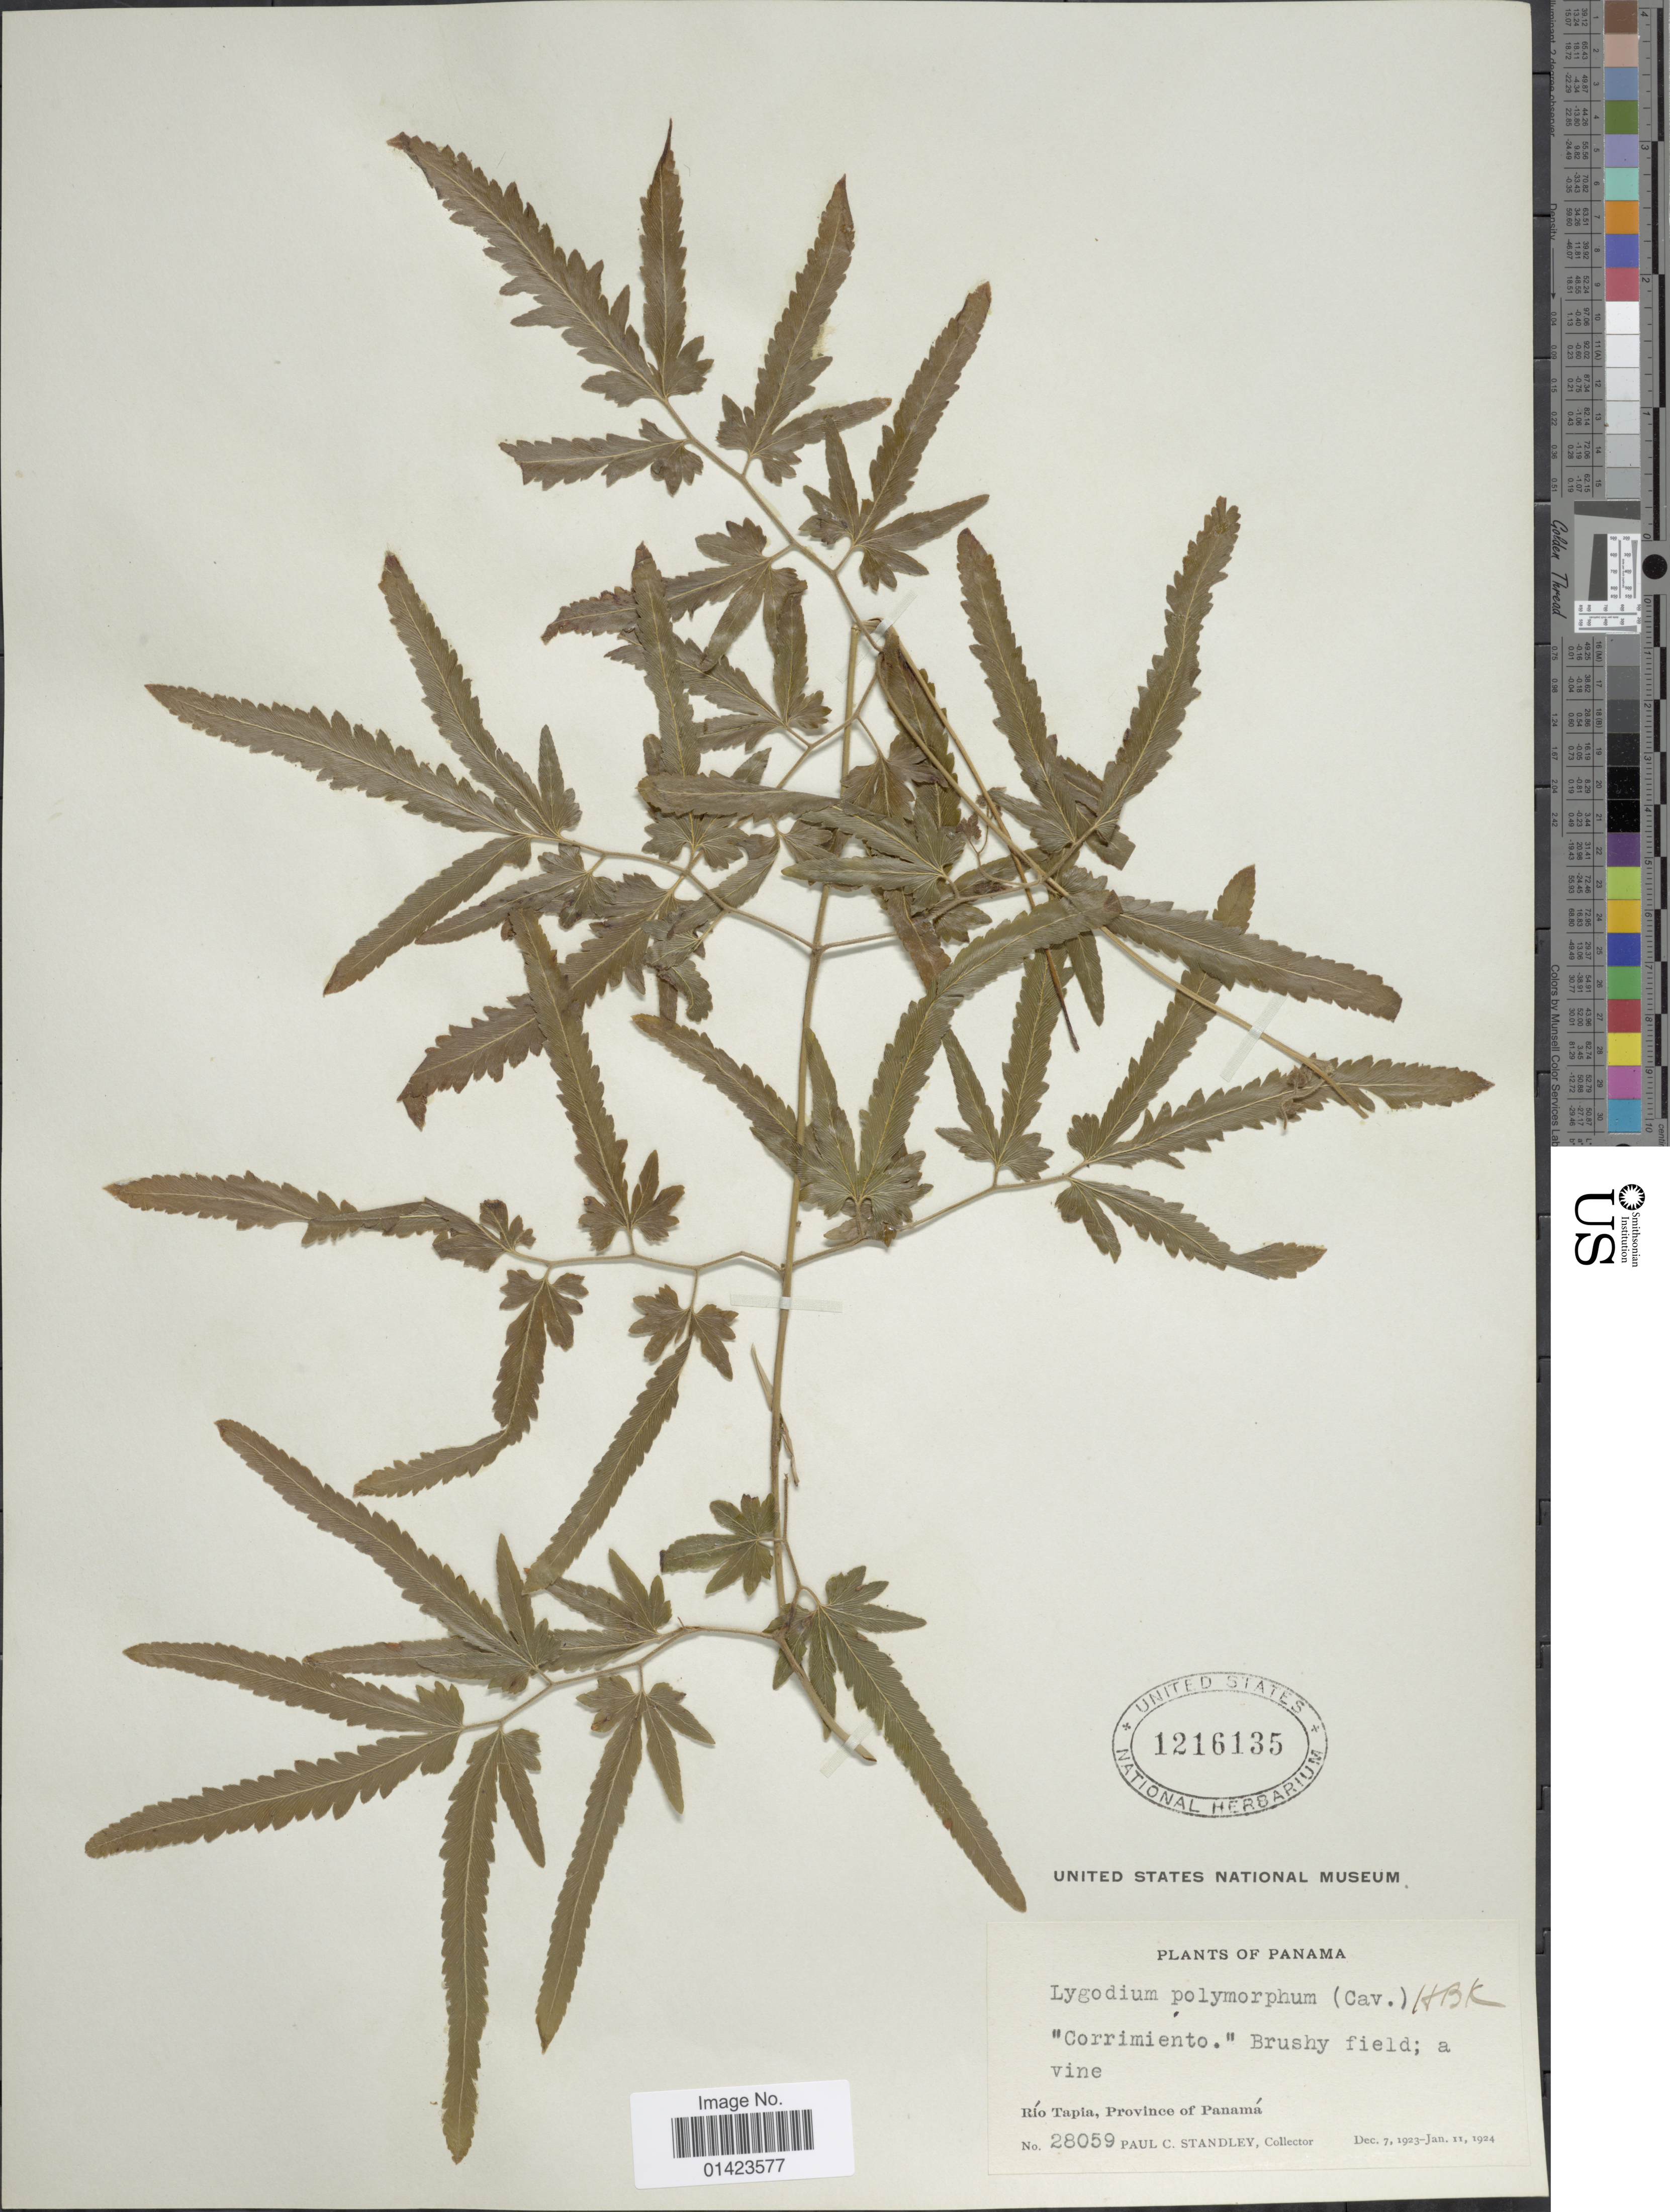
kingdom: Plantae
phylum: Tracheophyta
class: Polypodiopsida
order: Schizaeales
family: Lygodiaceae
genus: Lygodium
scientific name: Lygodium venustum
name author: Sw.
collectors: P. C. Standley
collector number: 28059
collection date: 1923-12-07/1924-01-11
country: Panama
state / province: Panamá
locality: Rio Tapia, Province of Panamá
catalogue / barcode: US 1216135